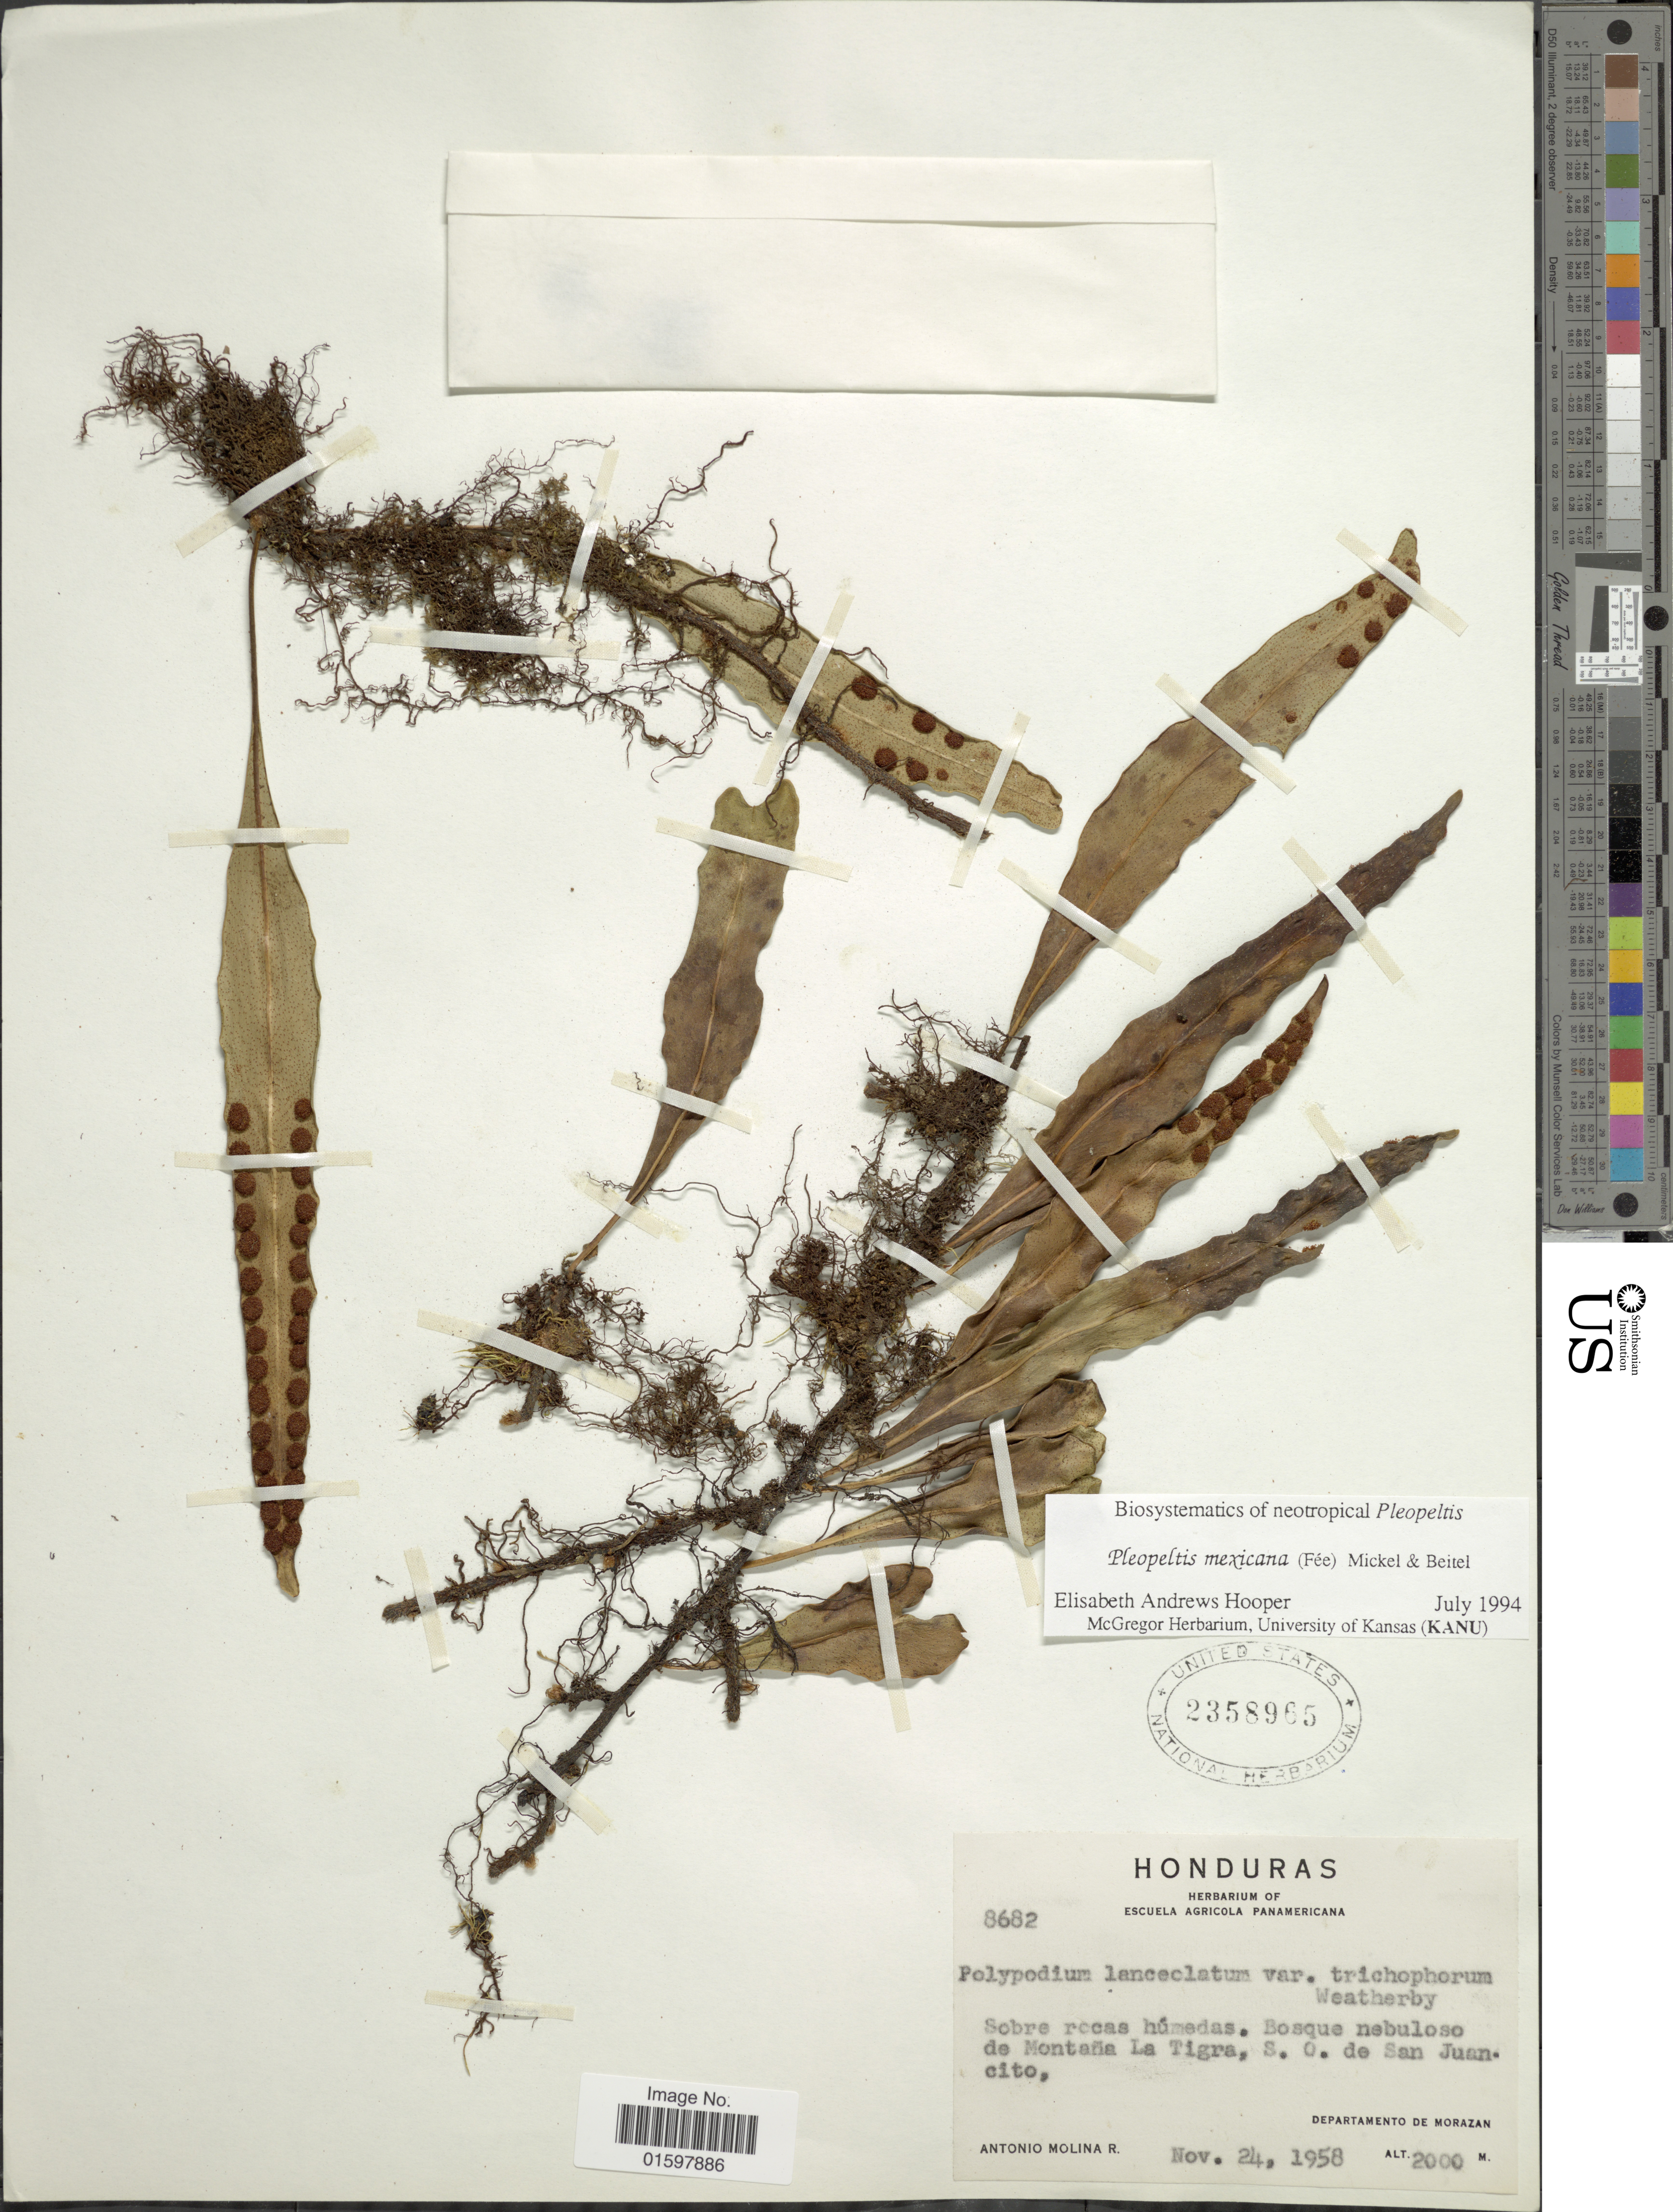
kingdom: Plantae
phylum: Tracheophyta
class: Polypodiopsida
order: Polypodiales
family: Polypodiaceae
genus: Pleopeltis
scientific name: Pleopeltis mexicana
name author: (Fée) Mickel & Beitel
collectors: A. Molina R.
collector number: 8682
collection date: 1958-11-24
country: Honduras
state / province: Fco. Morazán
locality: Bosque nebuloso de Montaña La Tigra, S. O. de San Juancito, Departamento de Morazan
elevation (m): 2000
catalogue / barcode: US 2358965